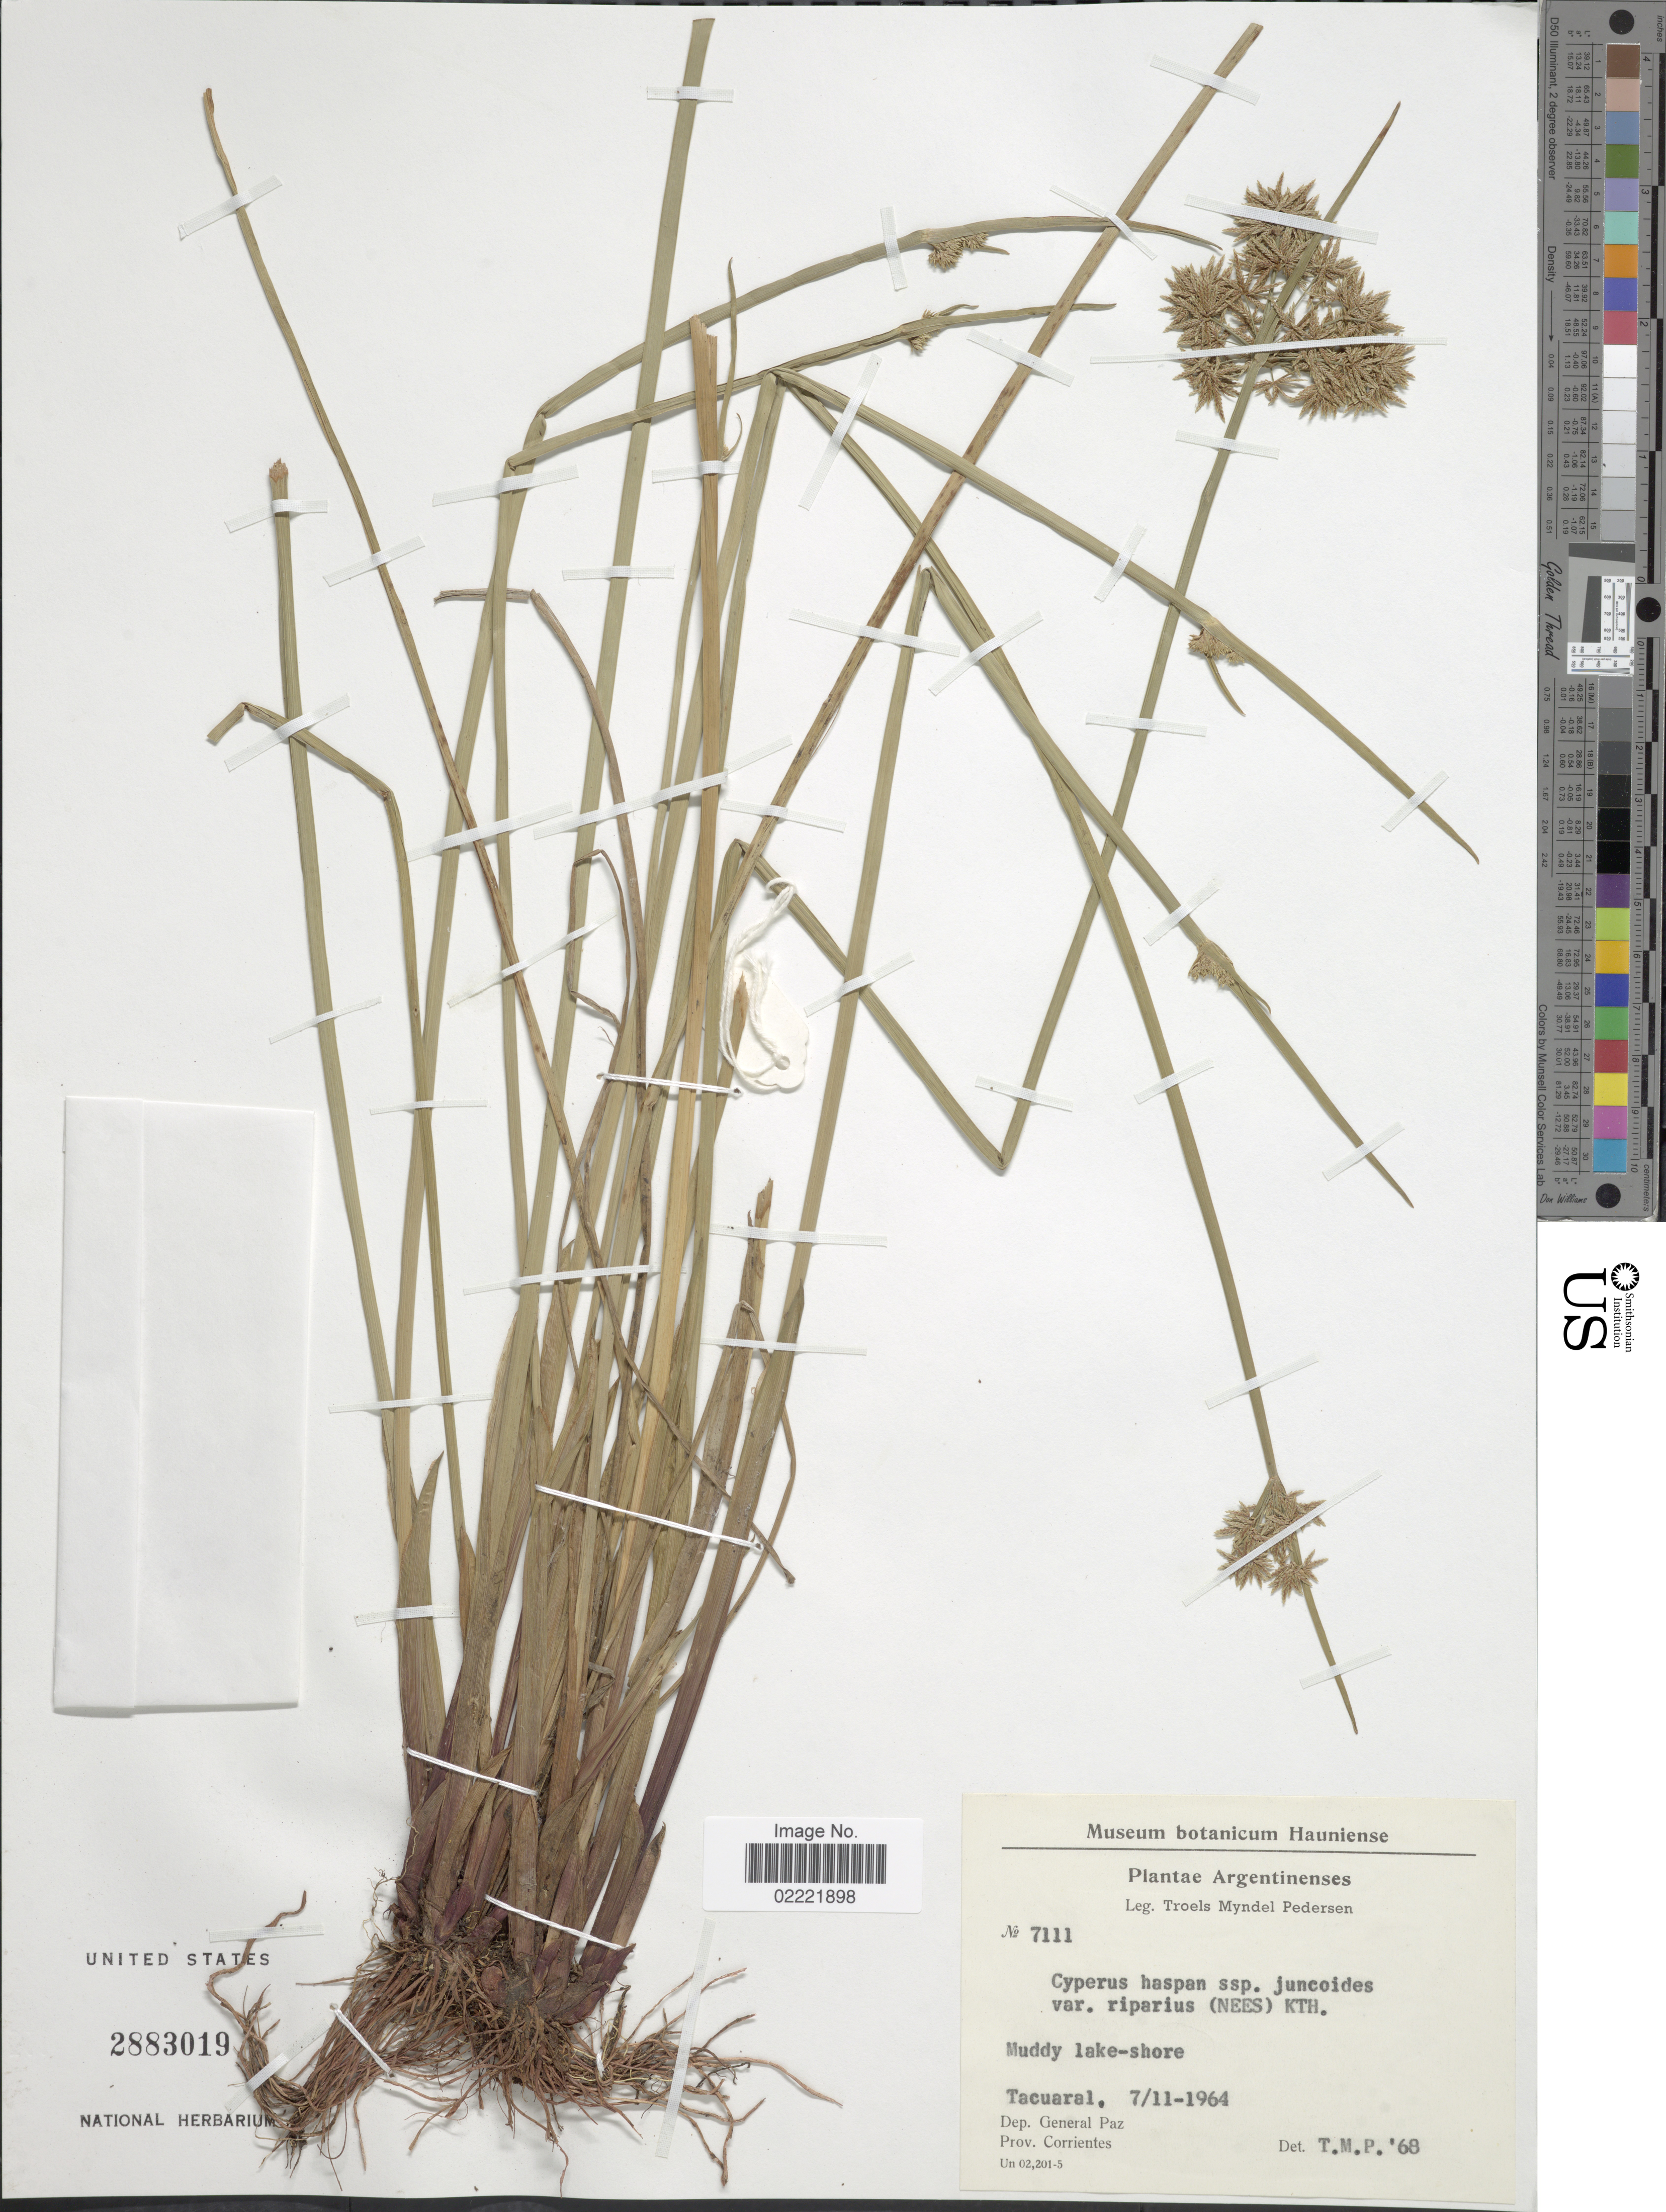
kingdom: Plantae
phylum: Tracheophyta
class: Liliopsida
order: Poales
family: Cyperaceae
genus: Cyperus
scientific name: Cyperus haspan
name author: L.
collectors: T. Pederson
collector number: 7111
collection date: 1964-11-07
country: Argentina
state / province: Corrientes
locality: Muddy lake-shore, Tavuaral, Dep. General Paz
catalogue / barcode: US 2883019